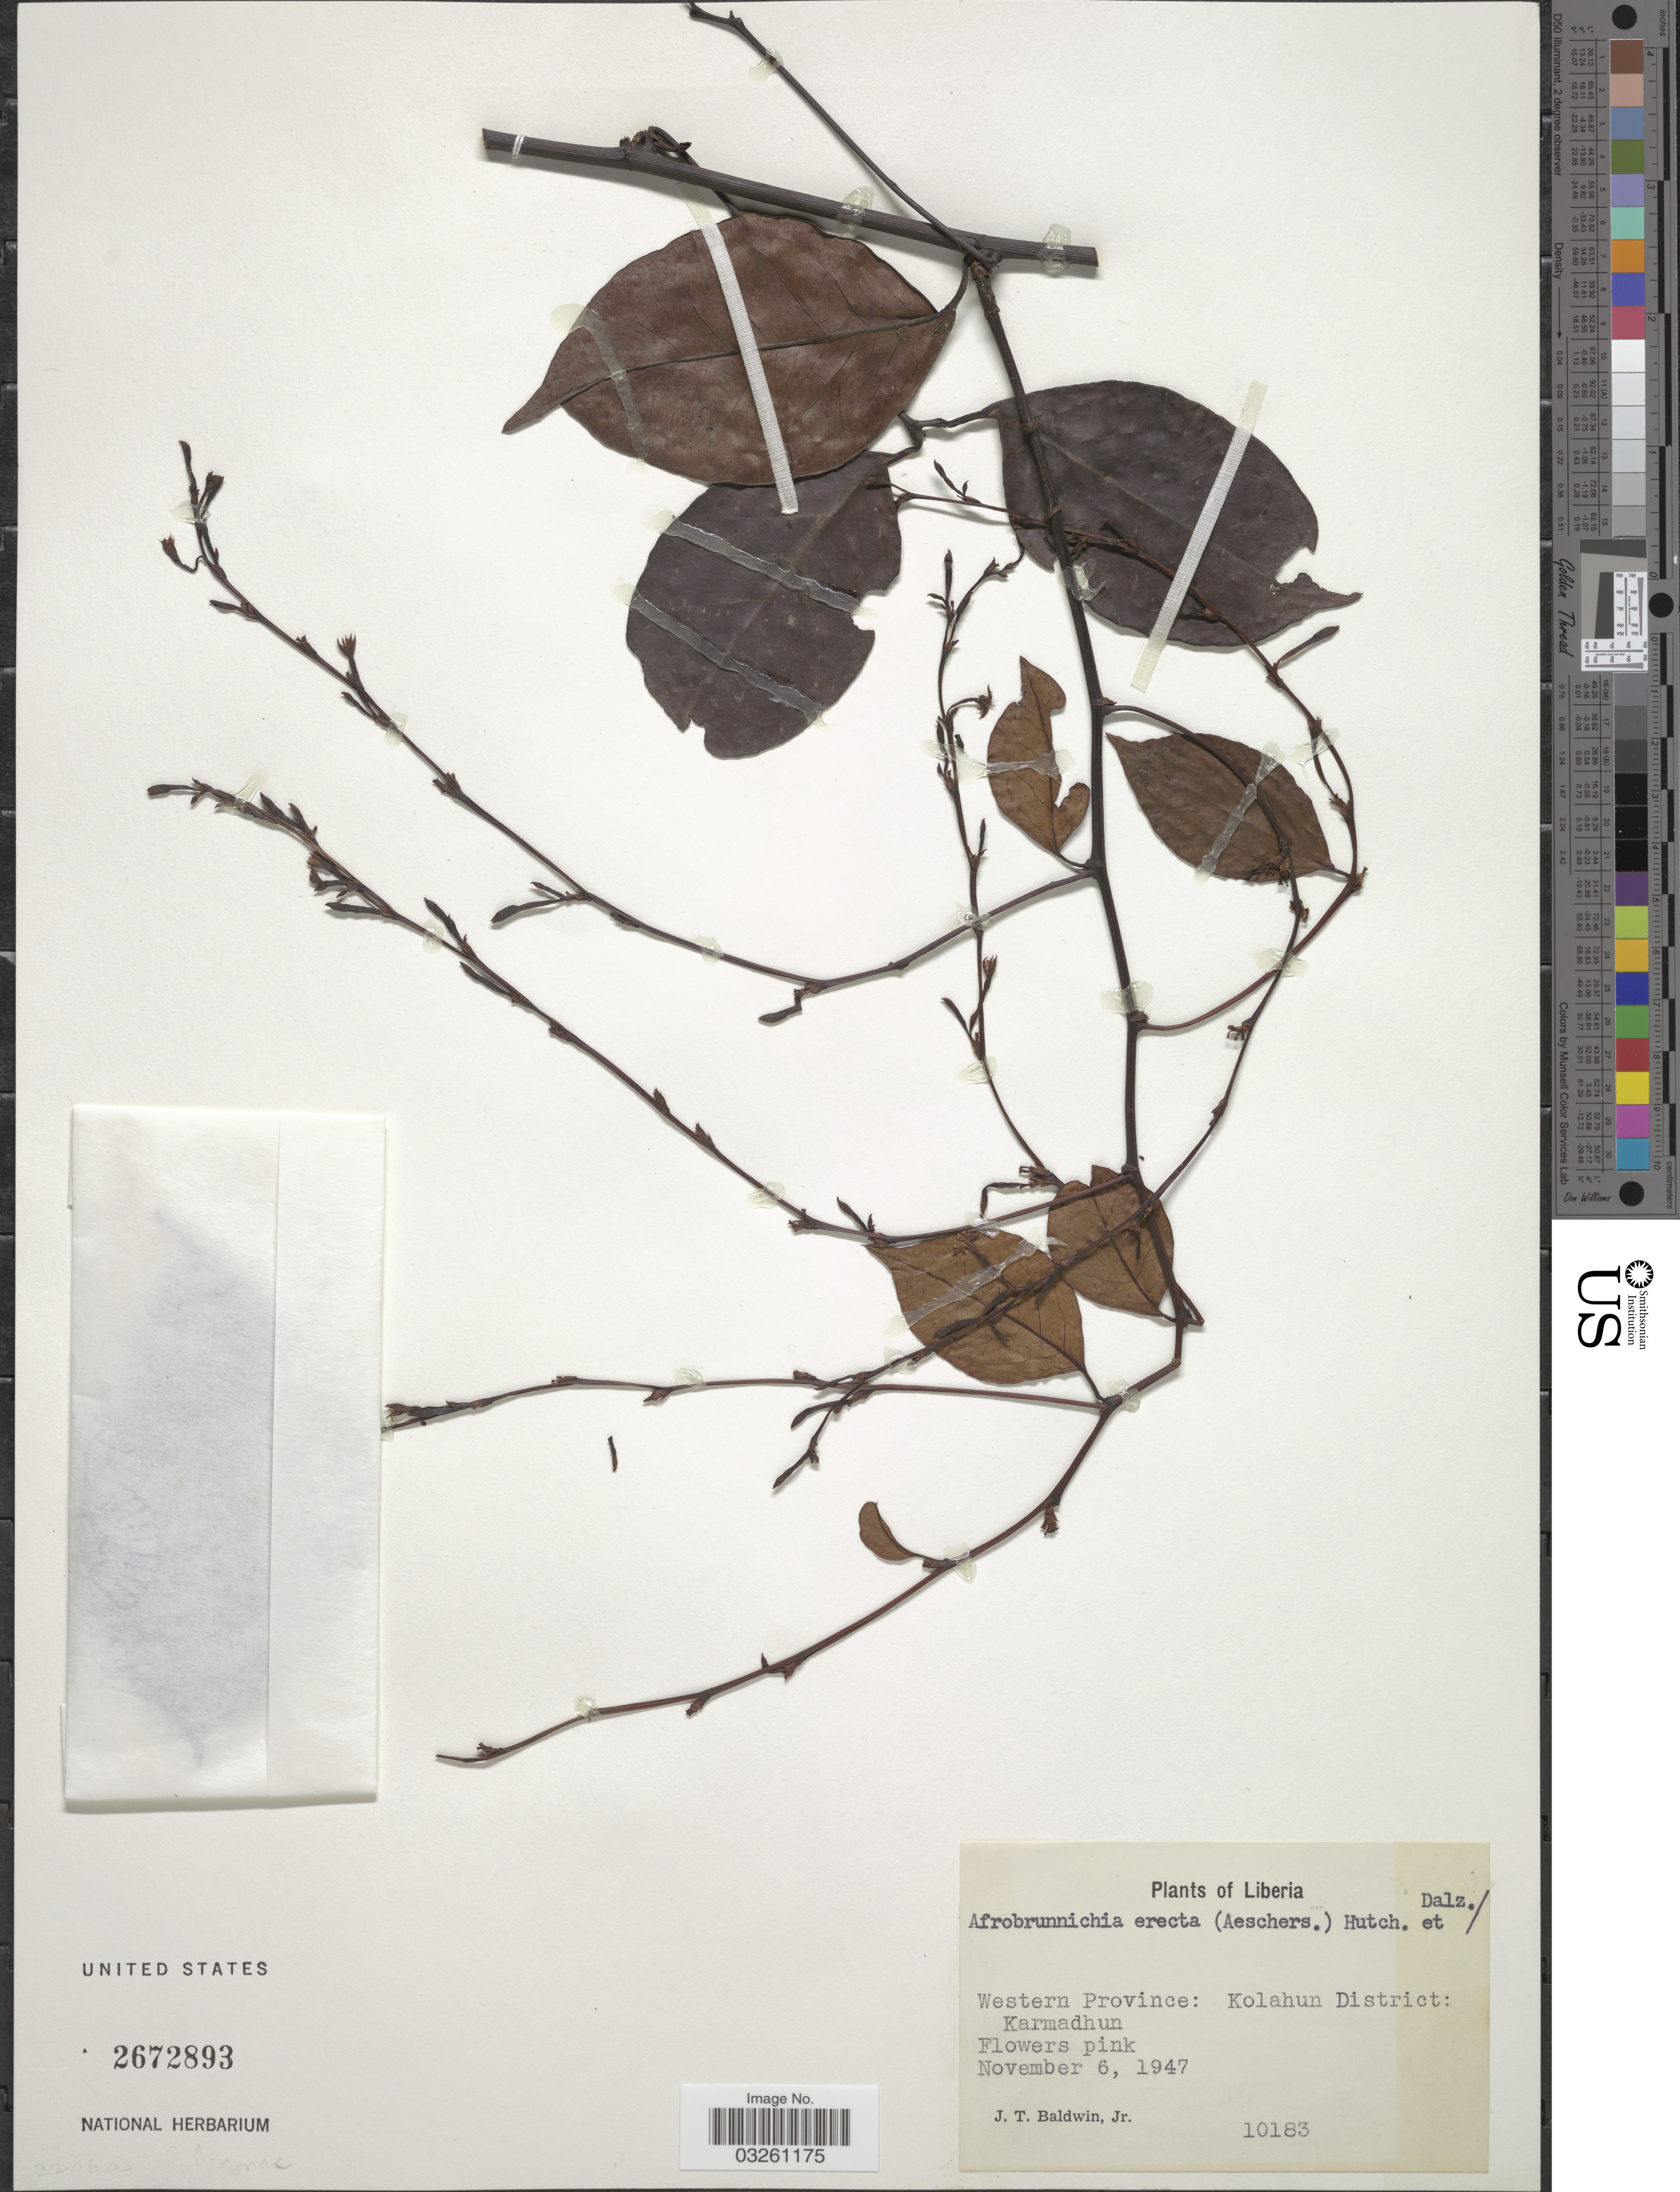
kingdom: Plantae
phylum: Tracheophyta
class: Magnoliopsida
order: Caryophyllales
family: Polygonaceae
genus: Afrobrunnichia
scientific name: Afrobrunnichia erecta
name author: (Asch.) Hutch. & Dalziel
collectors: J. T. Baldwin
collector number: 10183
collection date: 1947-11-06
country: Liberia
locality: Western Province: Kolahun District: Karmadhun.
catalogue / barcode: US 2672893